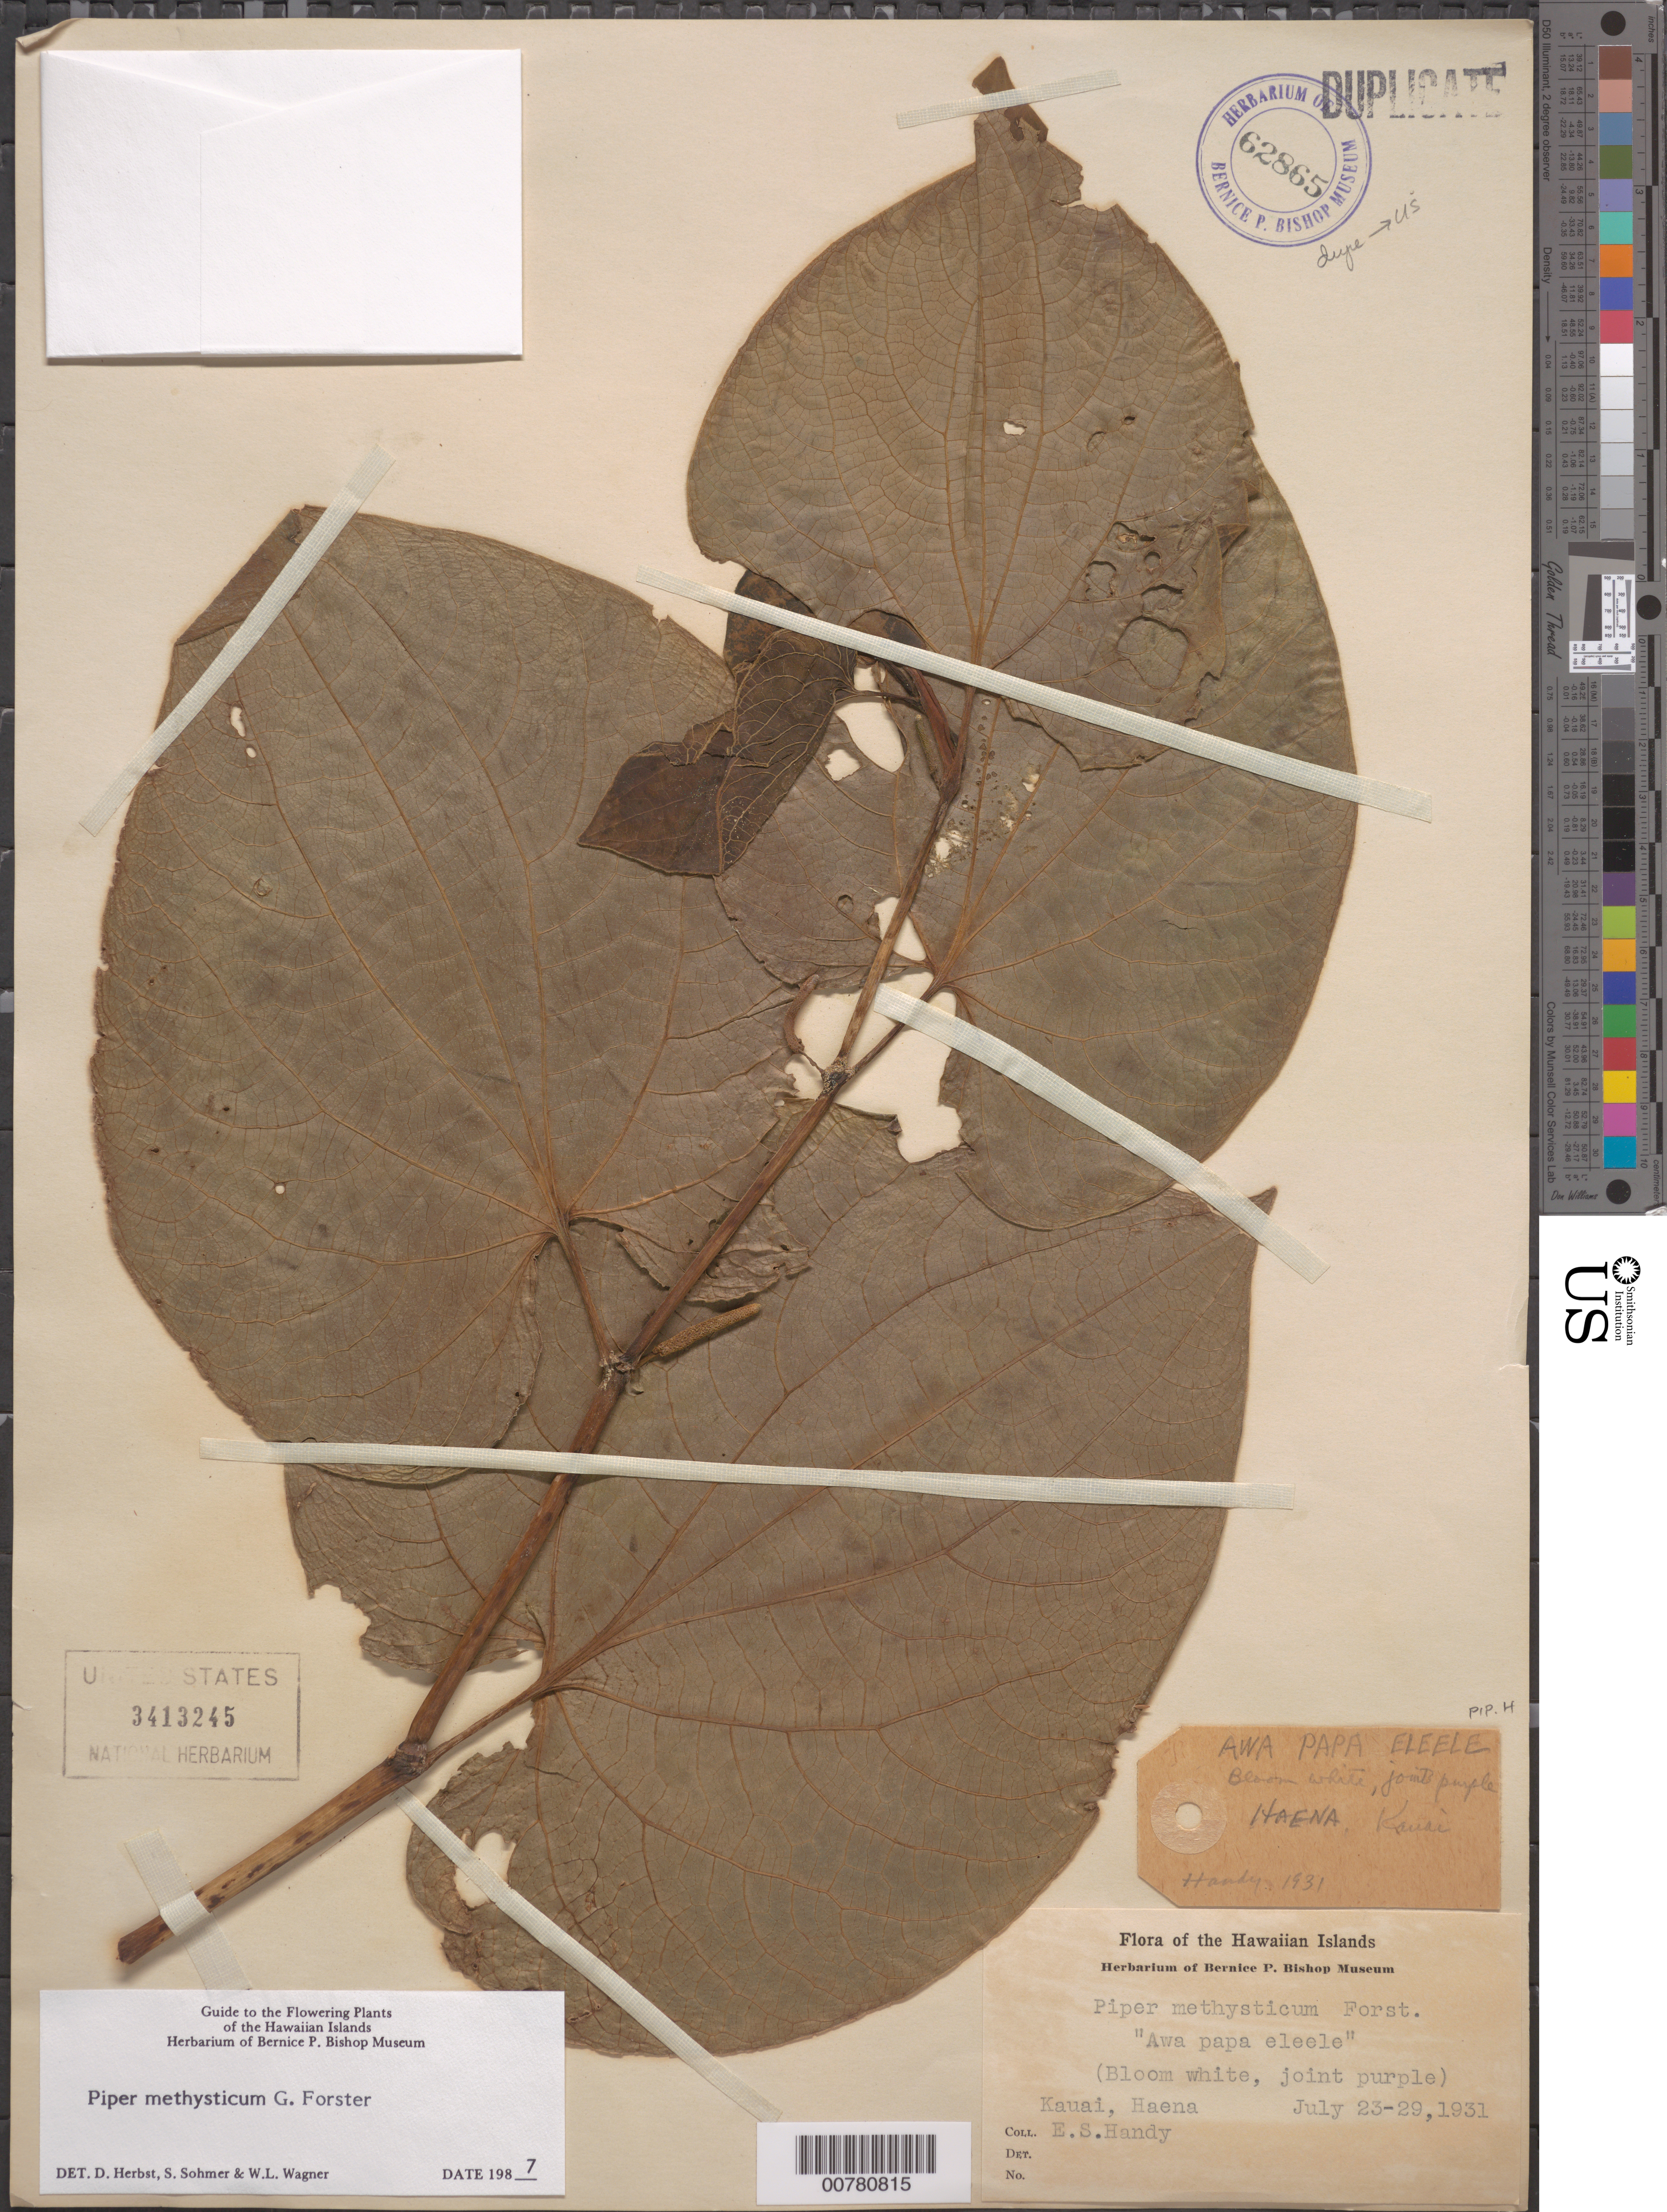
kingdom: Plantae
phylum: Tracheophyta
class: Magnoliopsida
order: Piperales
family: Piperaceae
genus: Piper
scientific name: Piper methysticum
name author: J.R. Forst. & G. Forst.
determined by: Wagner, W. L.; Herbst, D. R.; Sohmer, S. H.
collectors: E. Handy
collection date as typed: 23 Jul 1931 to 29 Jul 1931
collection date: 1931-07-23/1931-07-29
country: United States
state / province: Hawaii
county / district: Kaui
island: Kaua'i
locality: Haena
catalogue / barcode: US 3413245